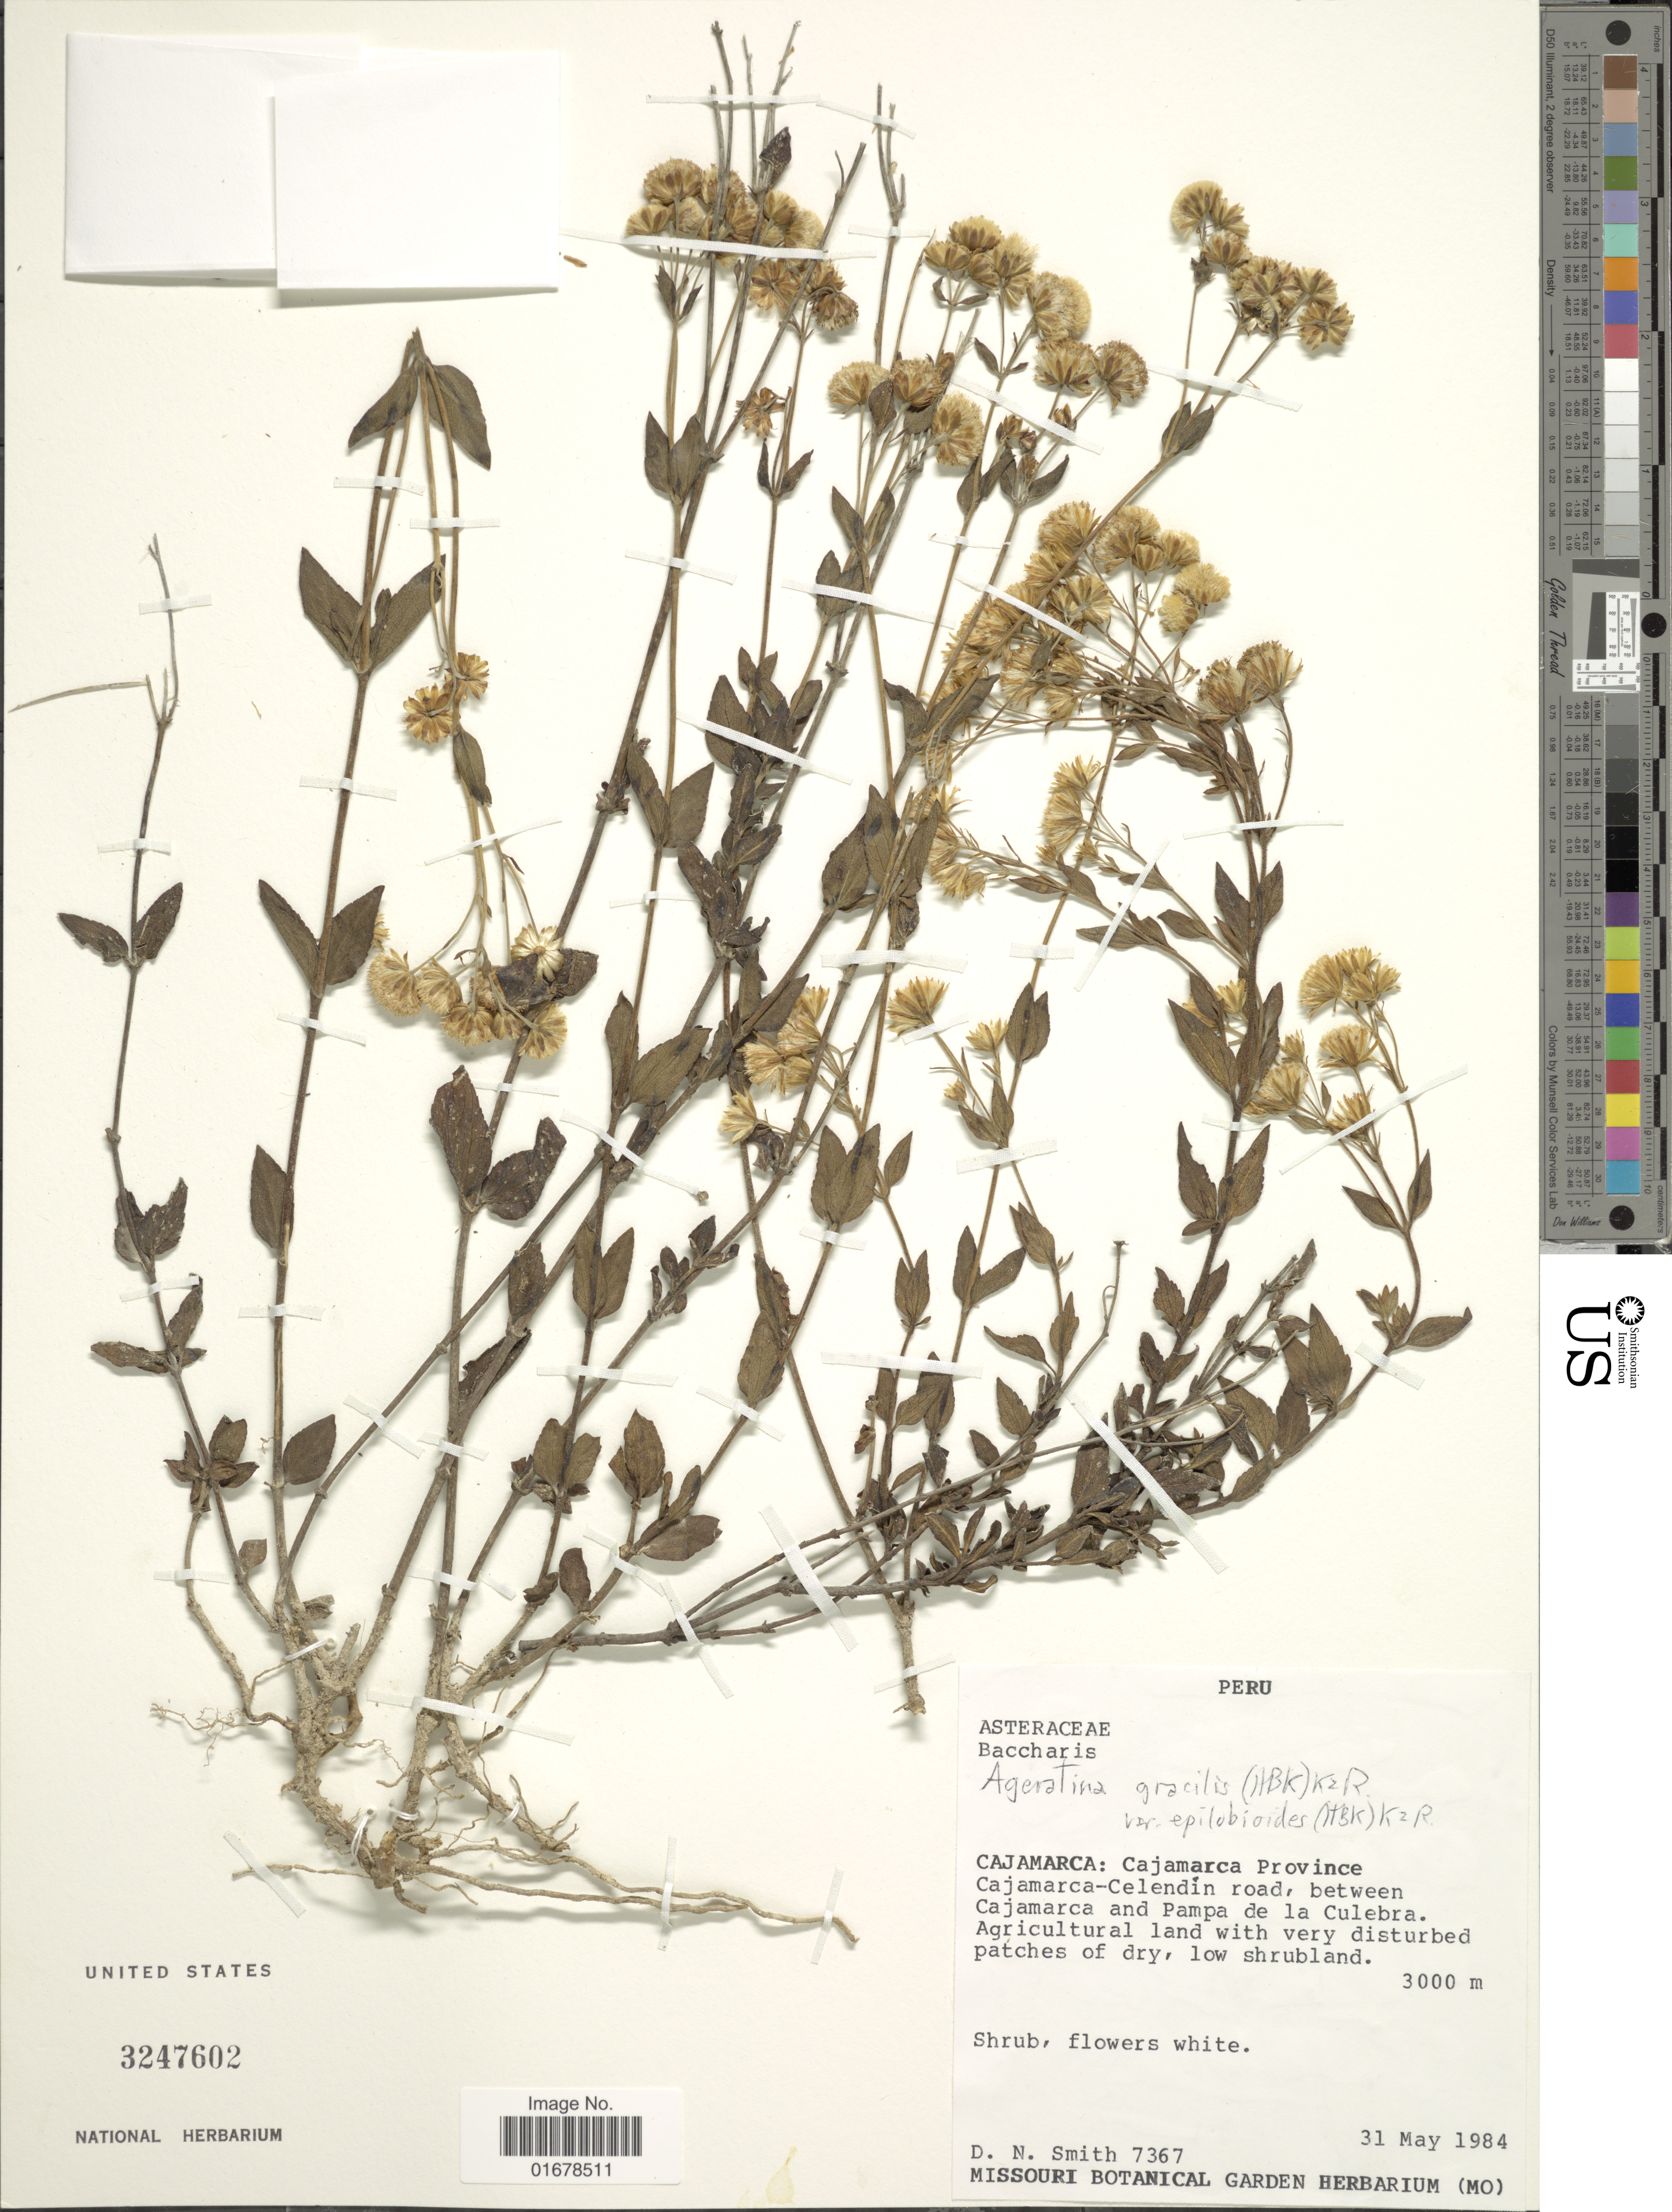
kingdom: Plantae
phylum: Tracheophyta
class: Magnoliopsida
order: Asterales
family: Asteraceae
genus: Ageratina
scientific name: Ageratina tovarae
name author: H. Rob.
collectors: D. Smith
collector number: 7367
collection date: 1984-05-31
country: Peru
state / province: Cajamarca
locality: Cajamarca: Cajamarca Province, Cajamarca-Celendin road, between Cajamarca and Pampa de la Culebra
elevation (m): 3000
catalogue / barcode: US 3247602